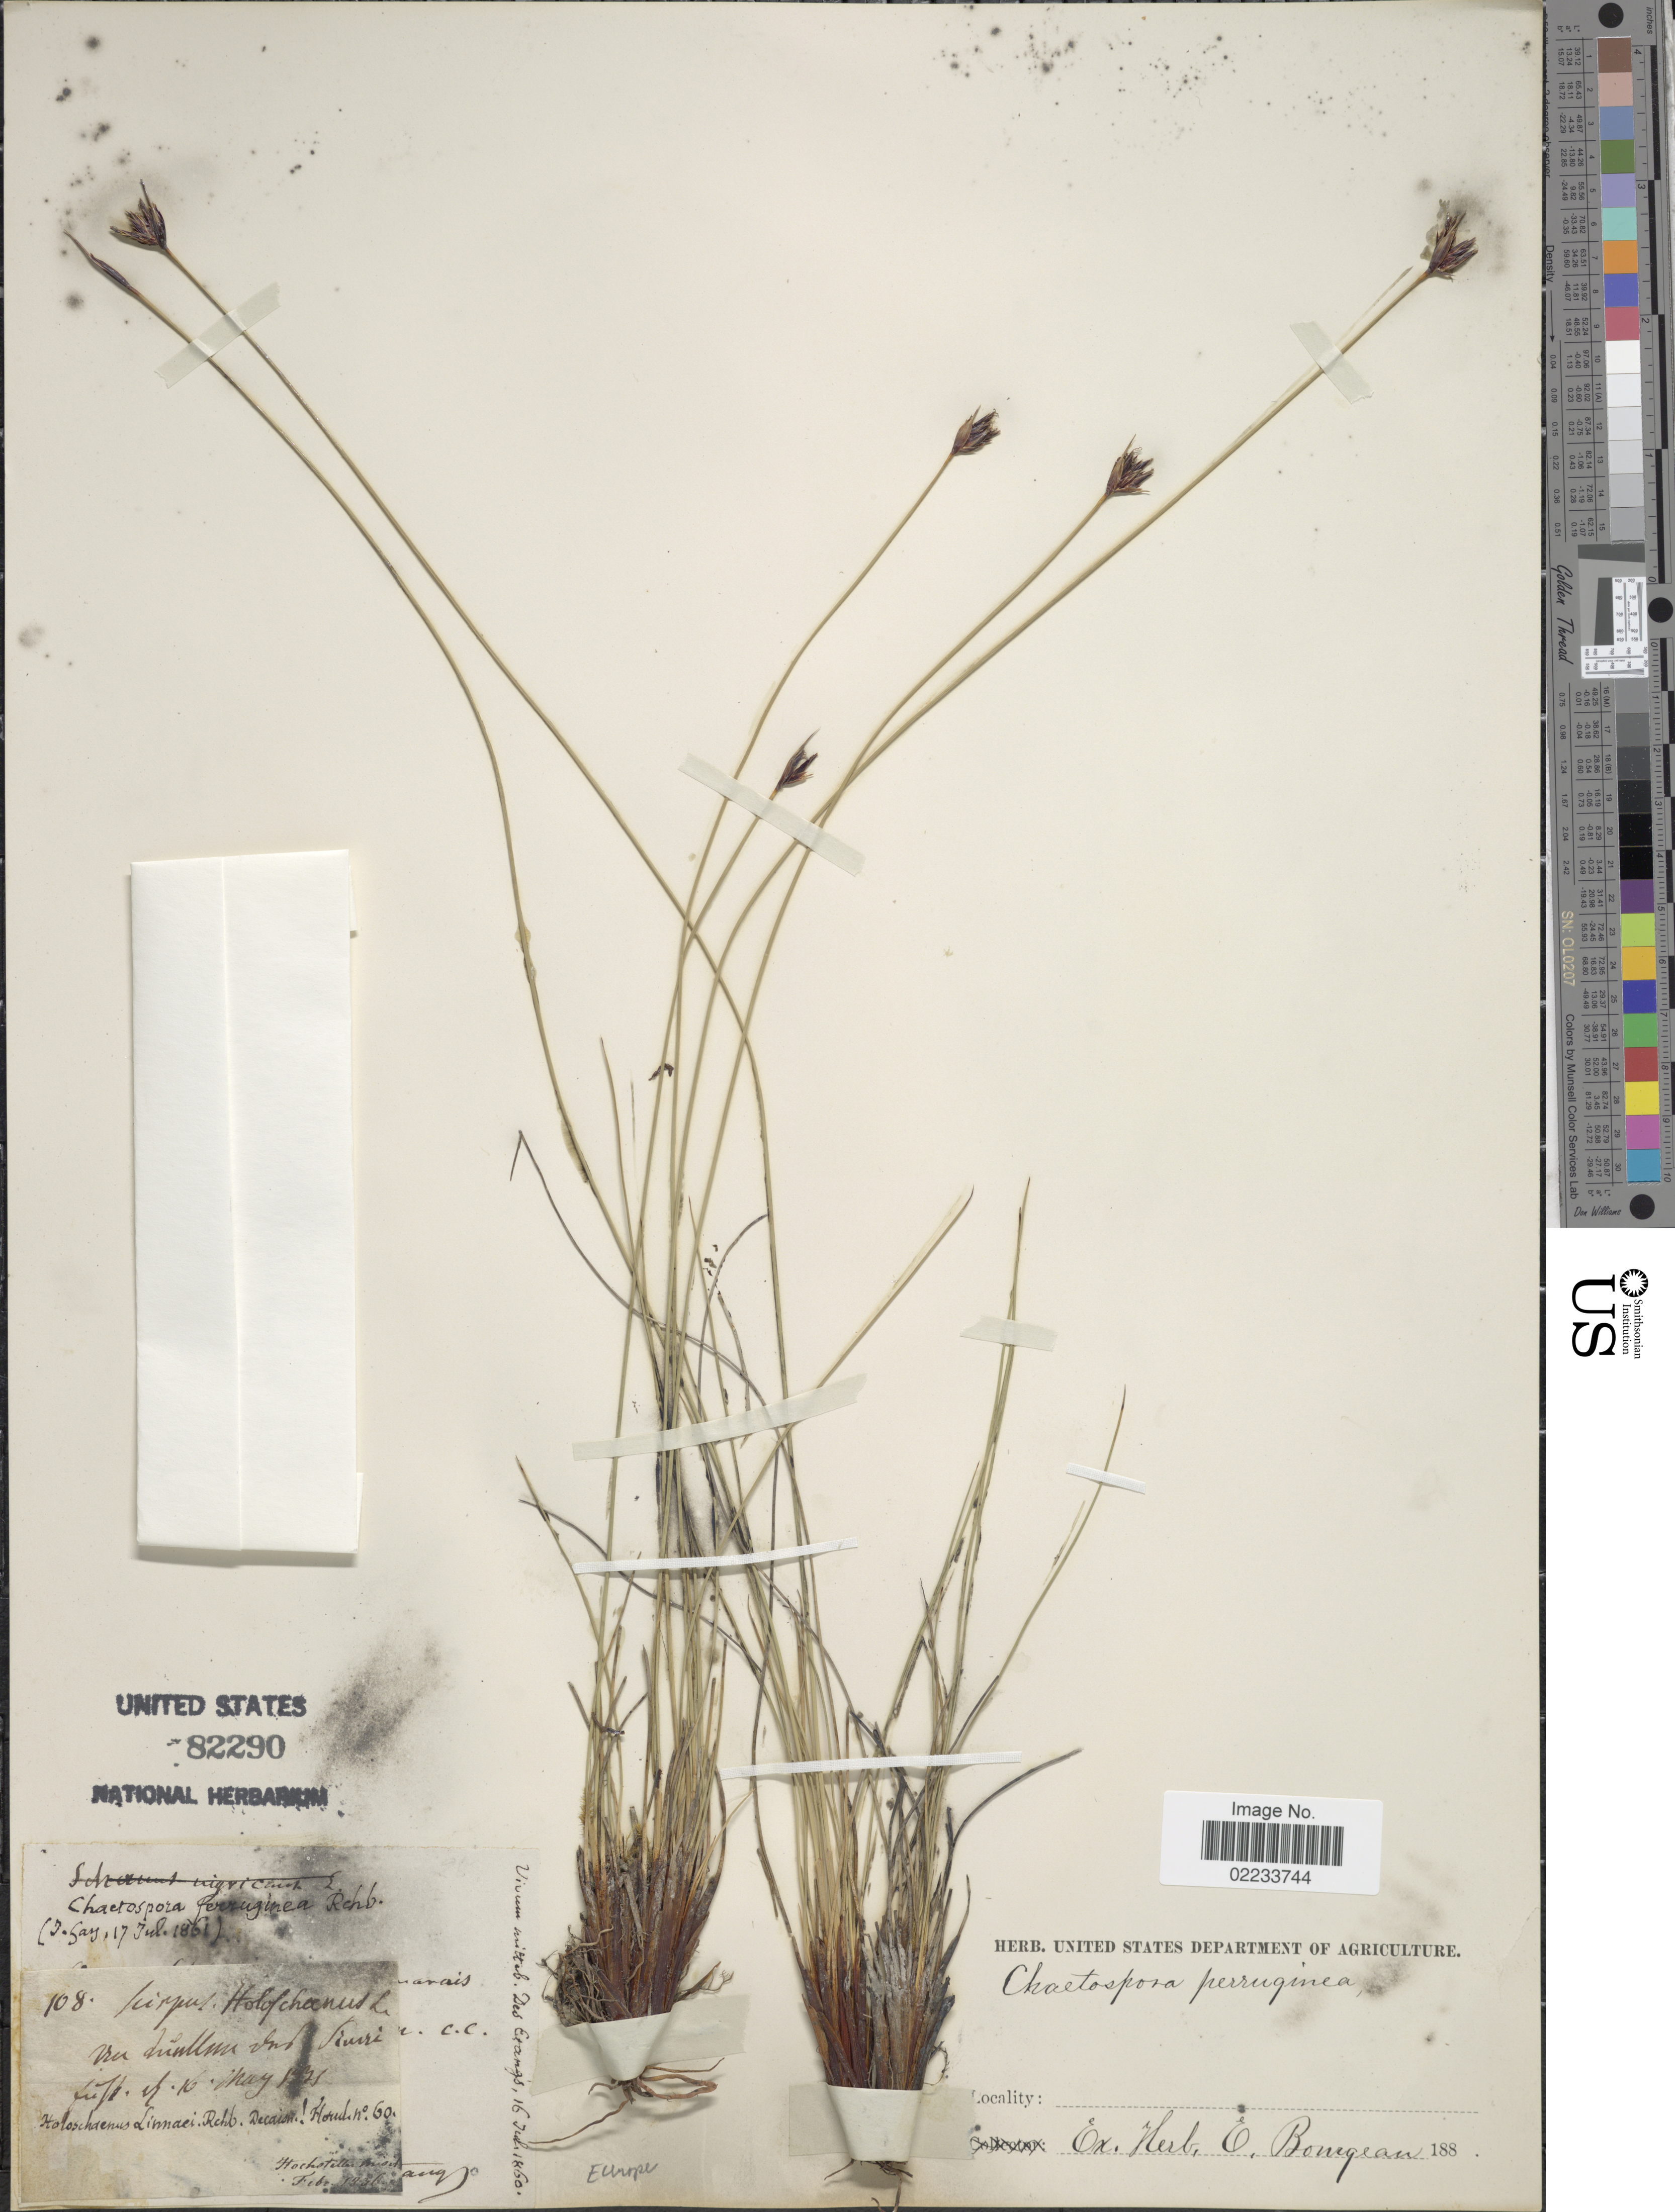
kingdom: Plantae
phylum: Tracheophyta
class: Liliopsida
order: Poales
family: Cyperaceae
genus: Schoenus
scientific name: Schoenus ferrugineus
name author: L.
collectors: Ex herb. E. Bourgeau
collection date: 1860-07-16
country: France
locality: Europe, Des Etangs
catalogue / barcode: US 82290